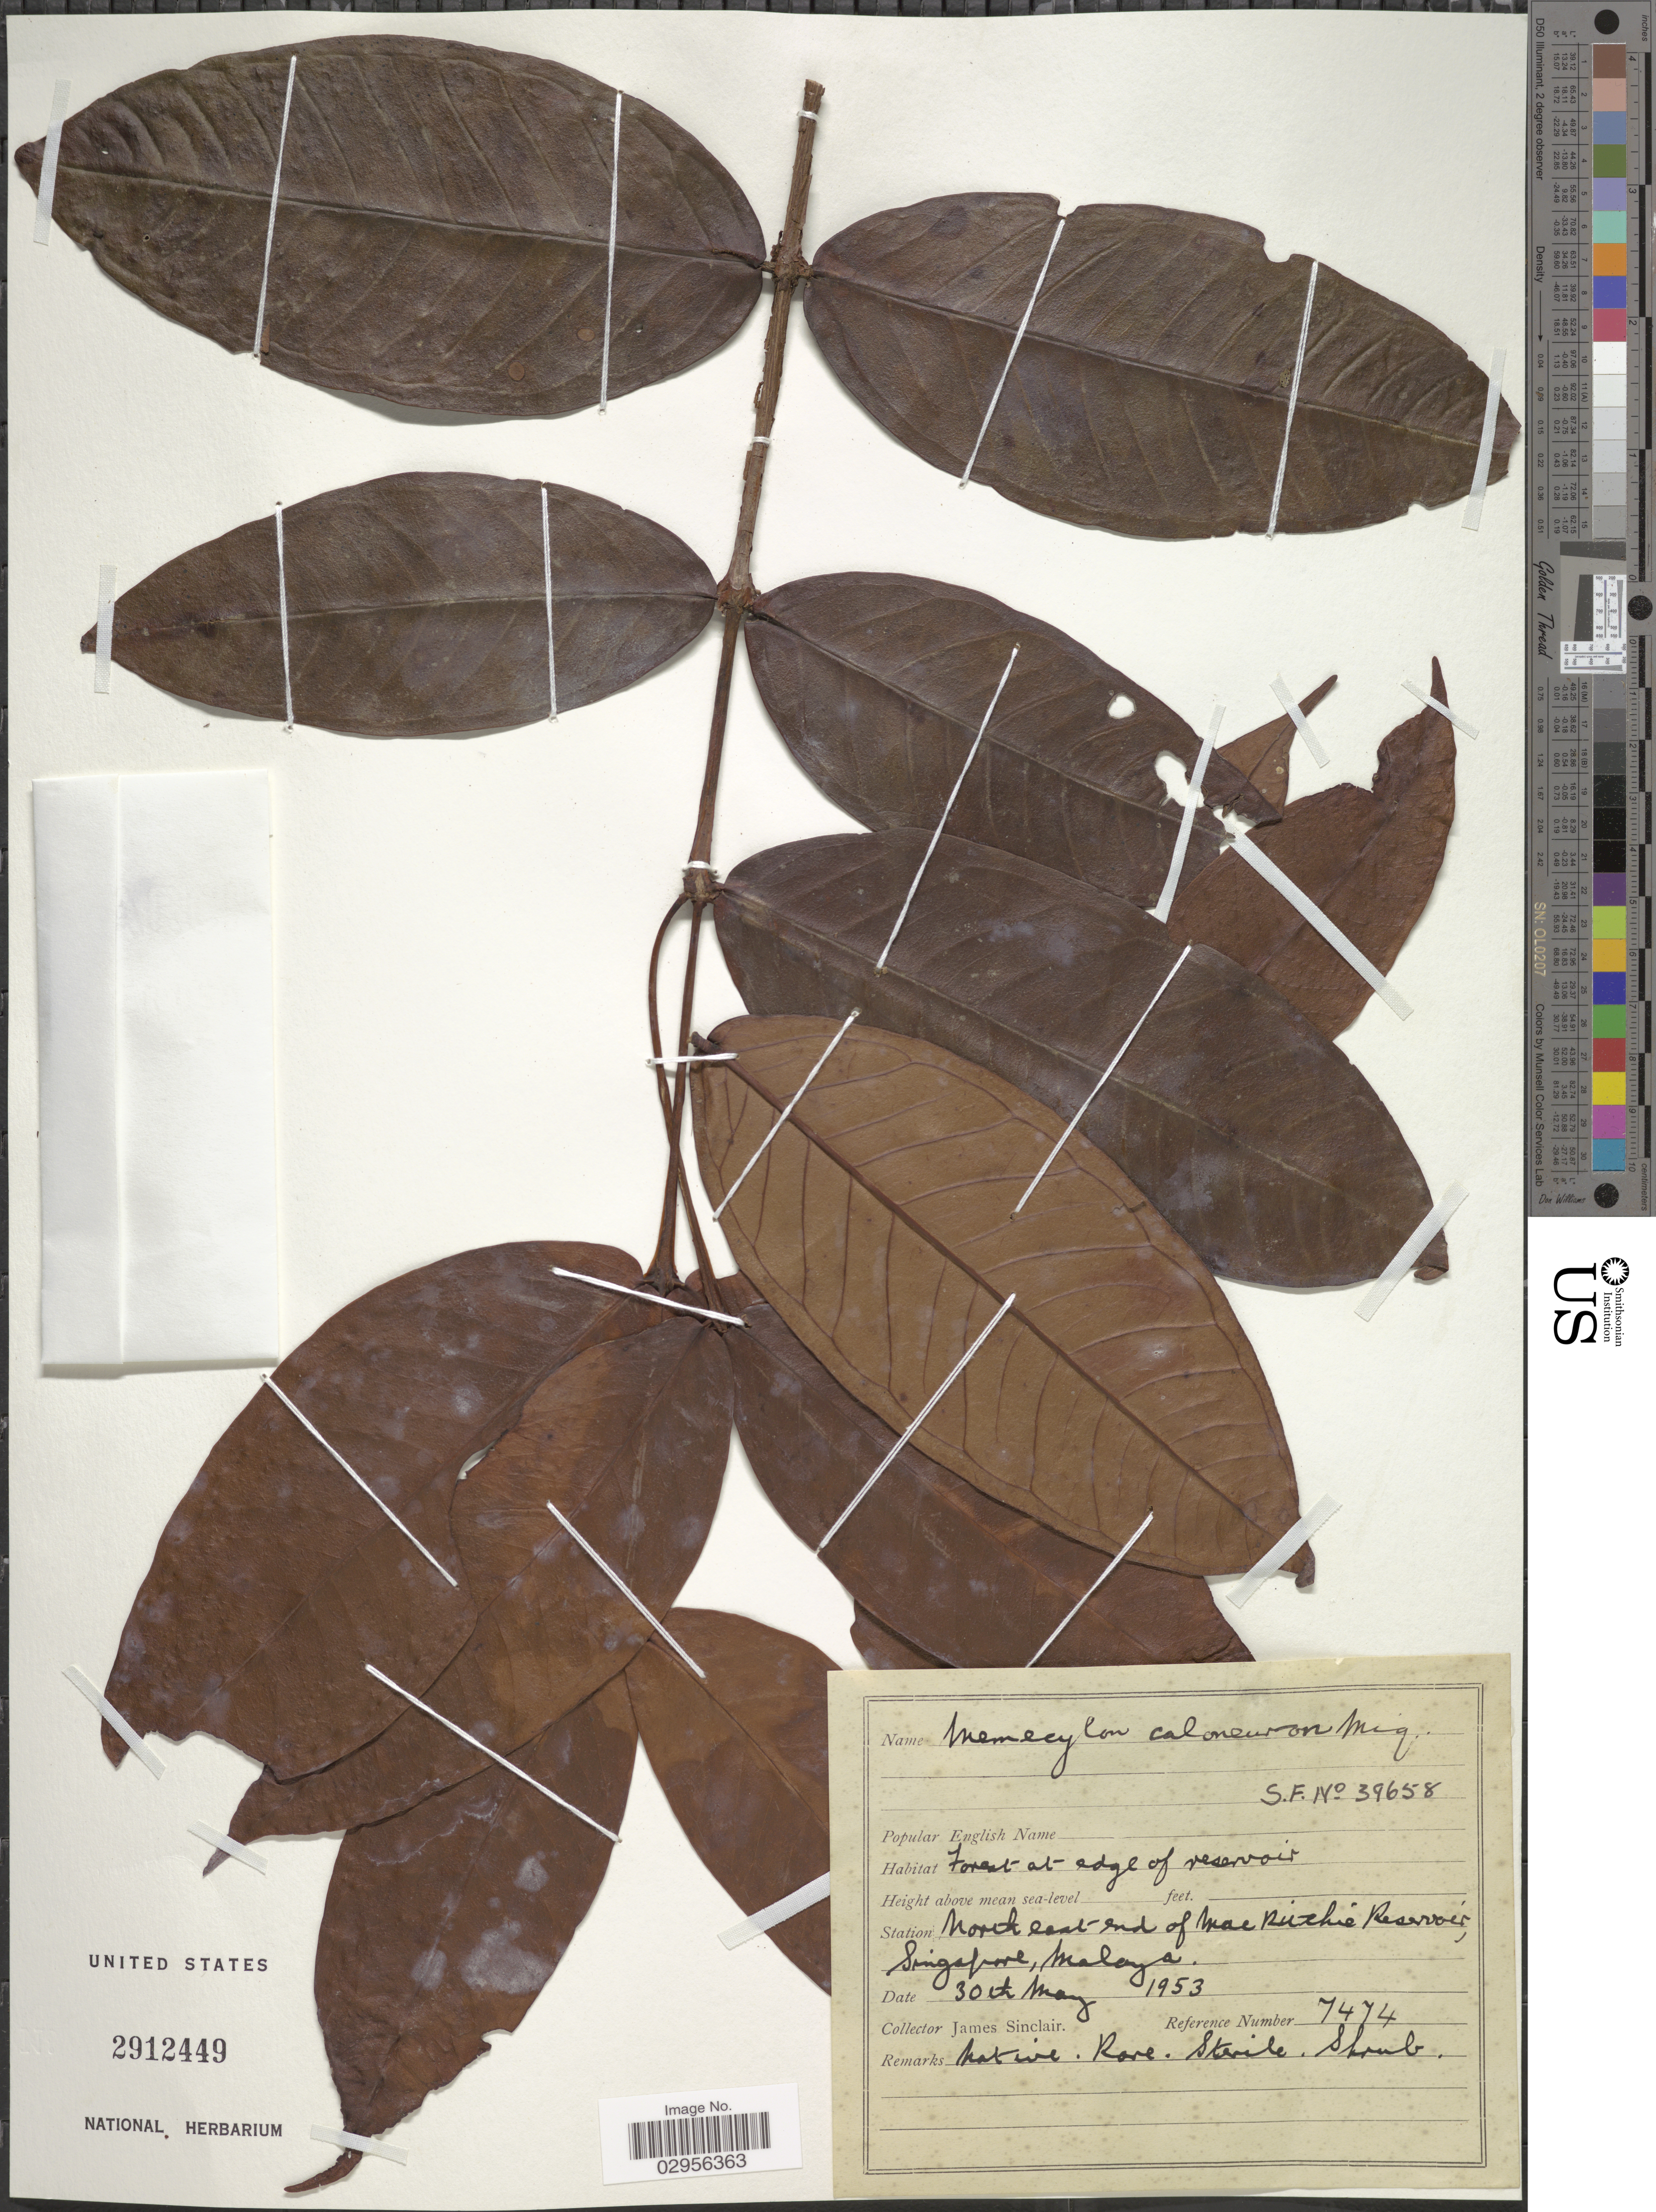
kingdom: Plantae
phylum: Tracheophyta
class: Magnoliopsida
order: Myrtales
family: Melastomataceae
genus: Memecylon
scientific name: Memecylon caloneuron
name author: Miq.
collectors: J. Sinclair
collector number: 7474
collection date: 1953-05-30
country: Singapore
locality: Station North east end of Mac Ritchie Reservoir, Malaya.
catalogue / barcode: US 2912449